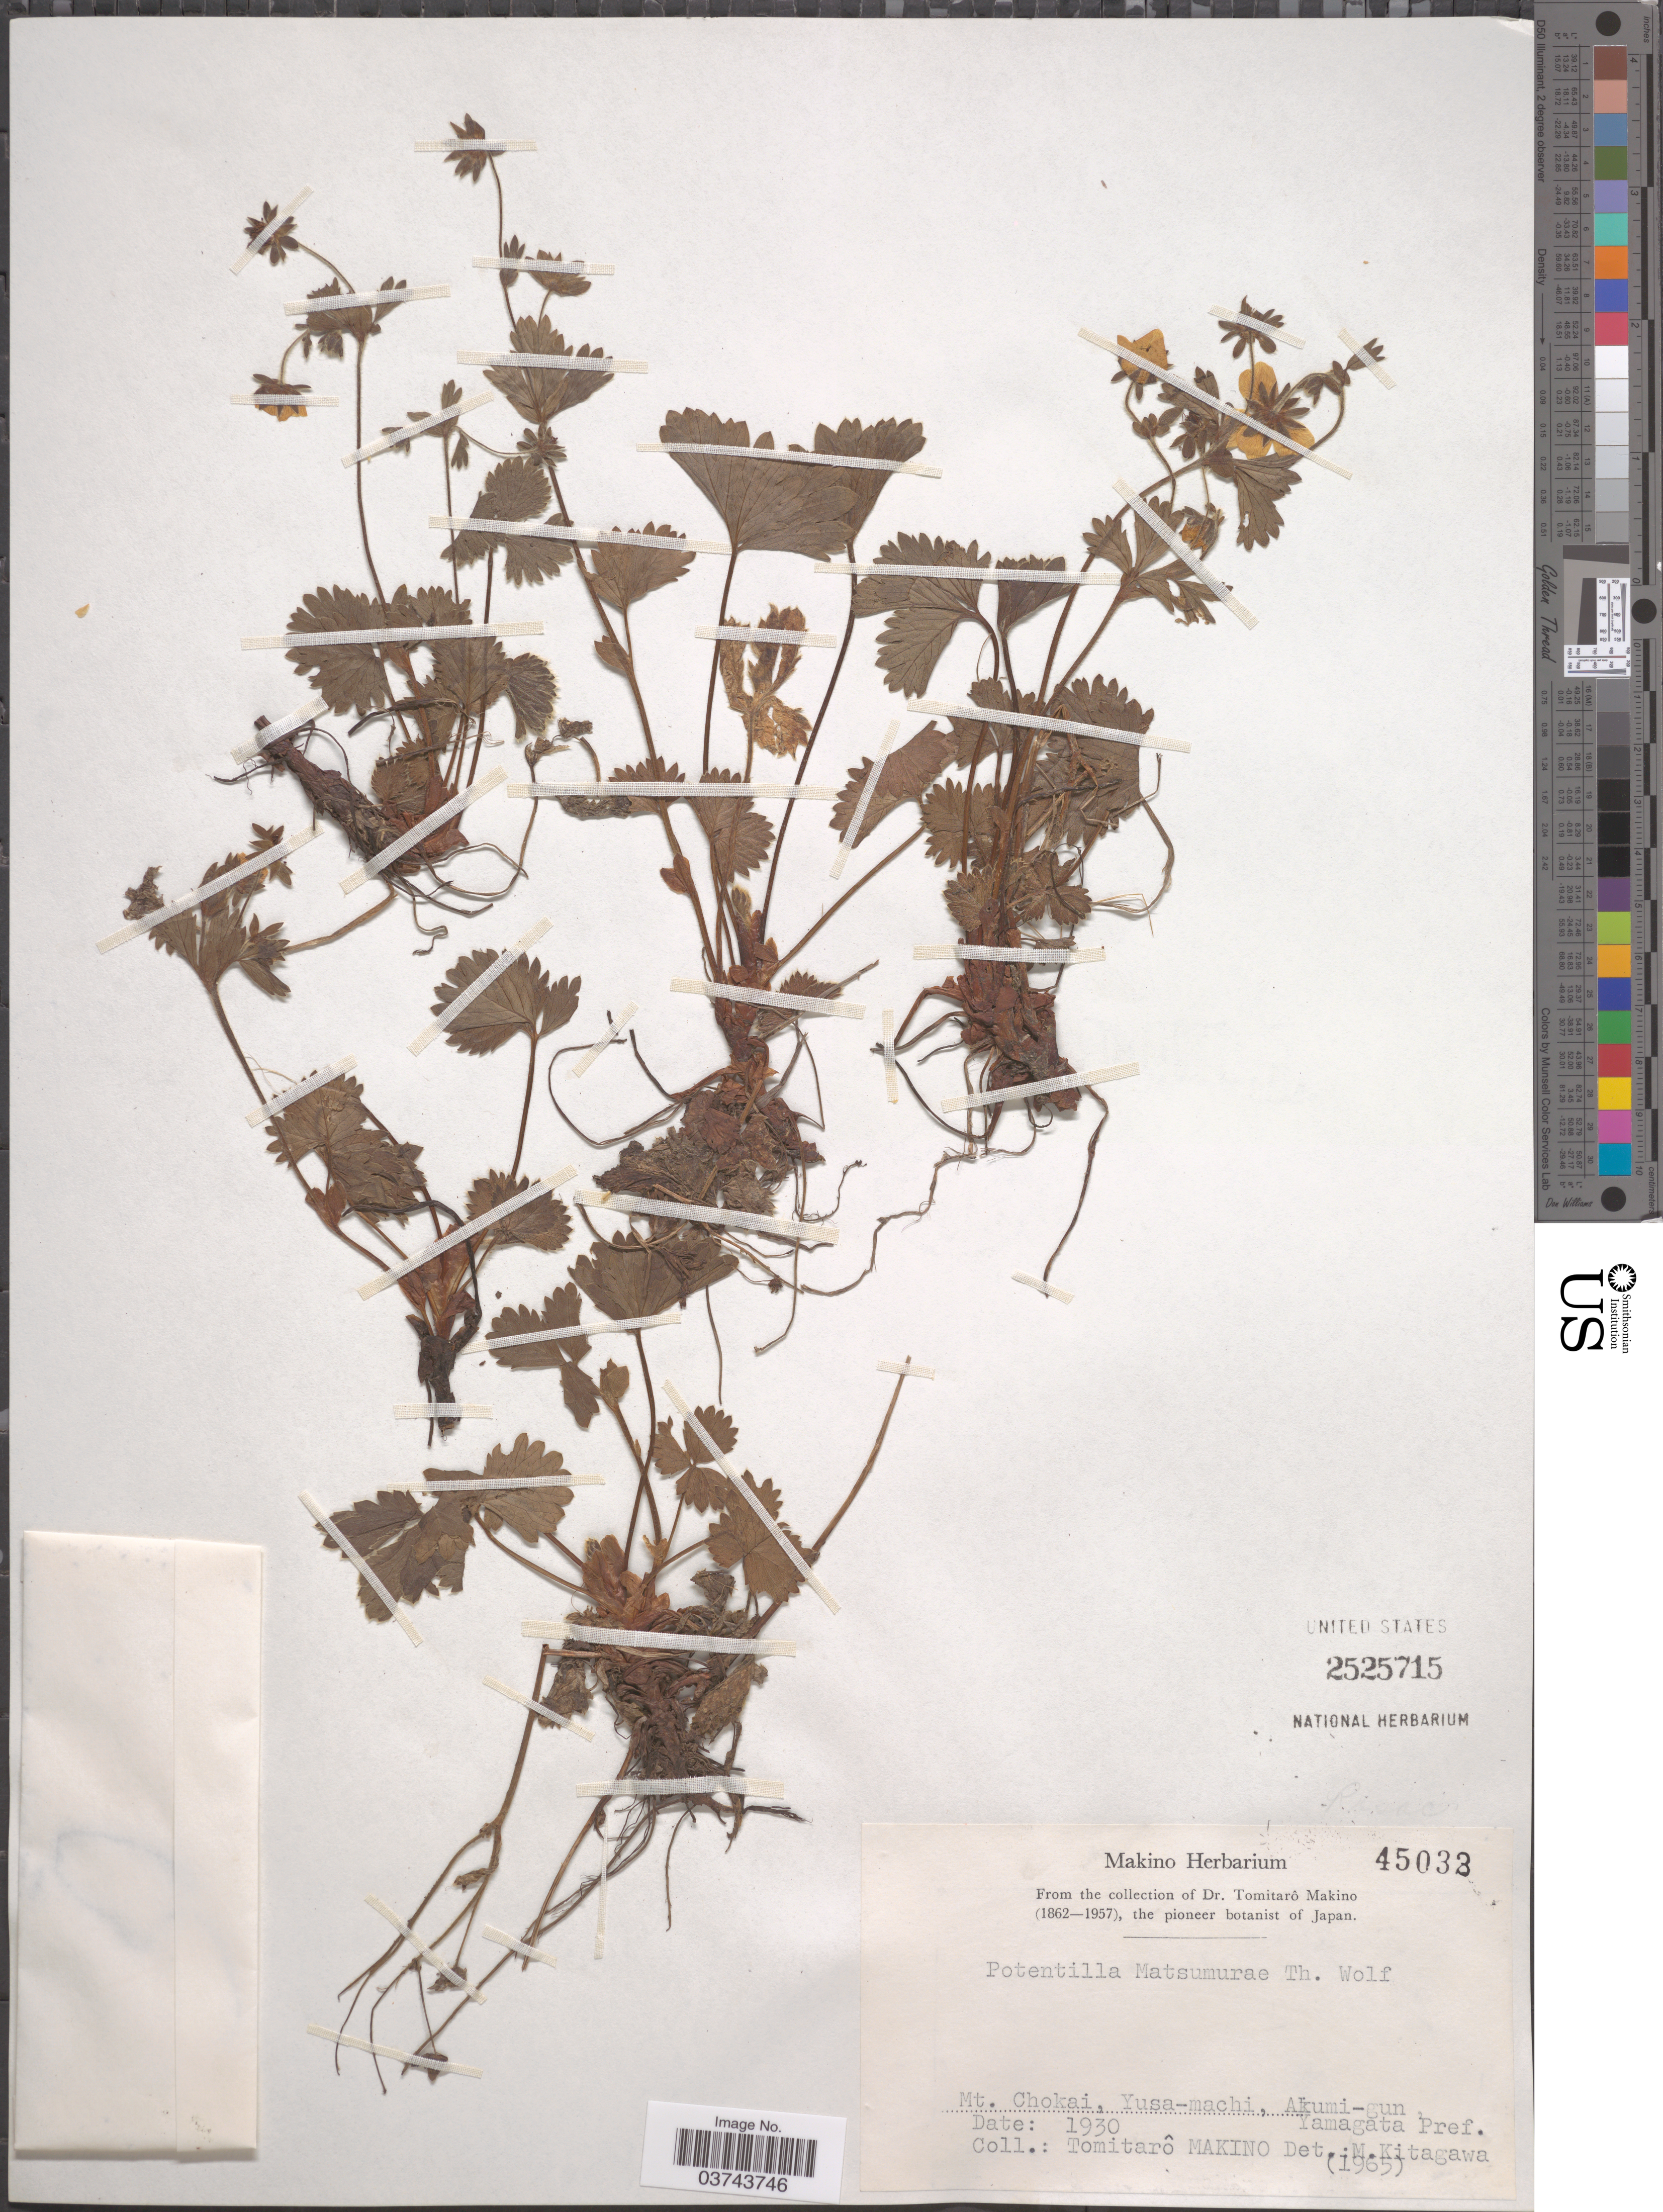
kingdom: Plantae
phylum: Tracheophyta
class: Magnoliopsida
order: Rosales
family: Rosaceae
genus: Potentilla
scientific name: Potentilla matsumurae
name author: Th. Wolf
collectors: T. Mkino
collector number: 45033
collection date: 1930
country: Japan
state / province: Yamagata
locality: Mt. Chokai, Yusa-machi, Akumi-gun, Yamagata Pref.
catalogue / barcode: US 2525715